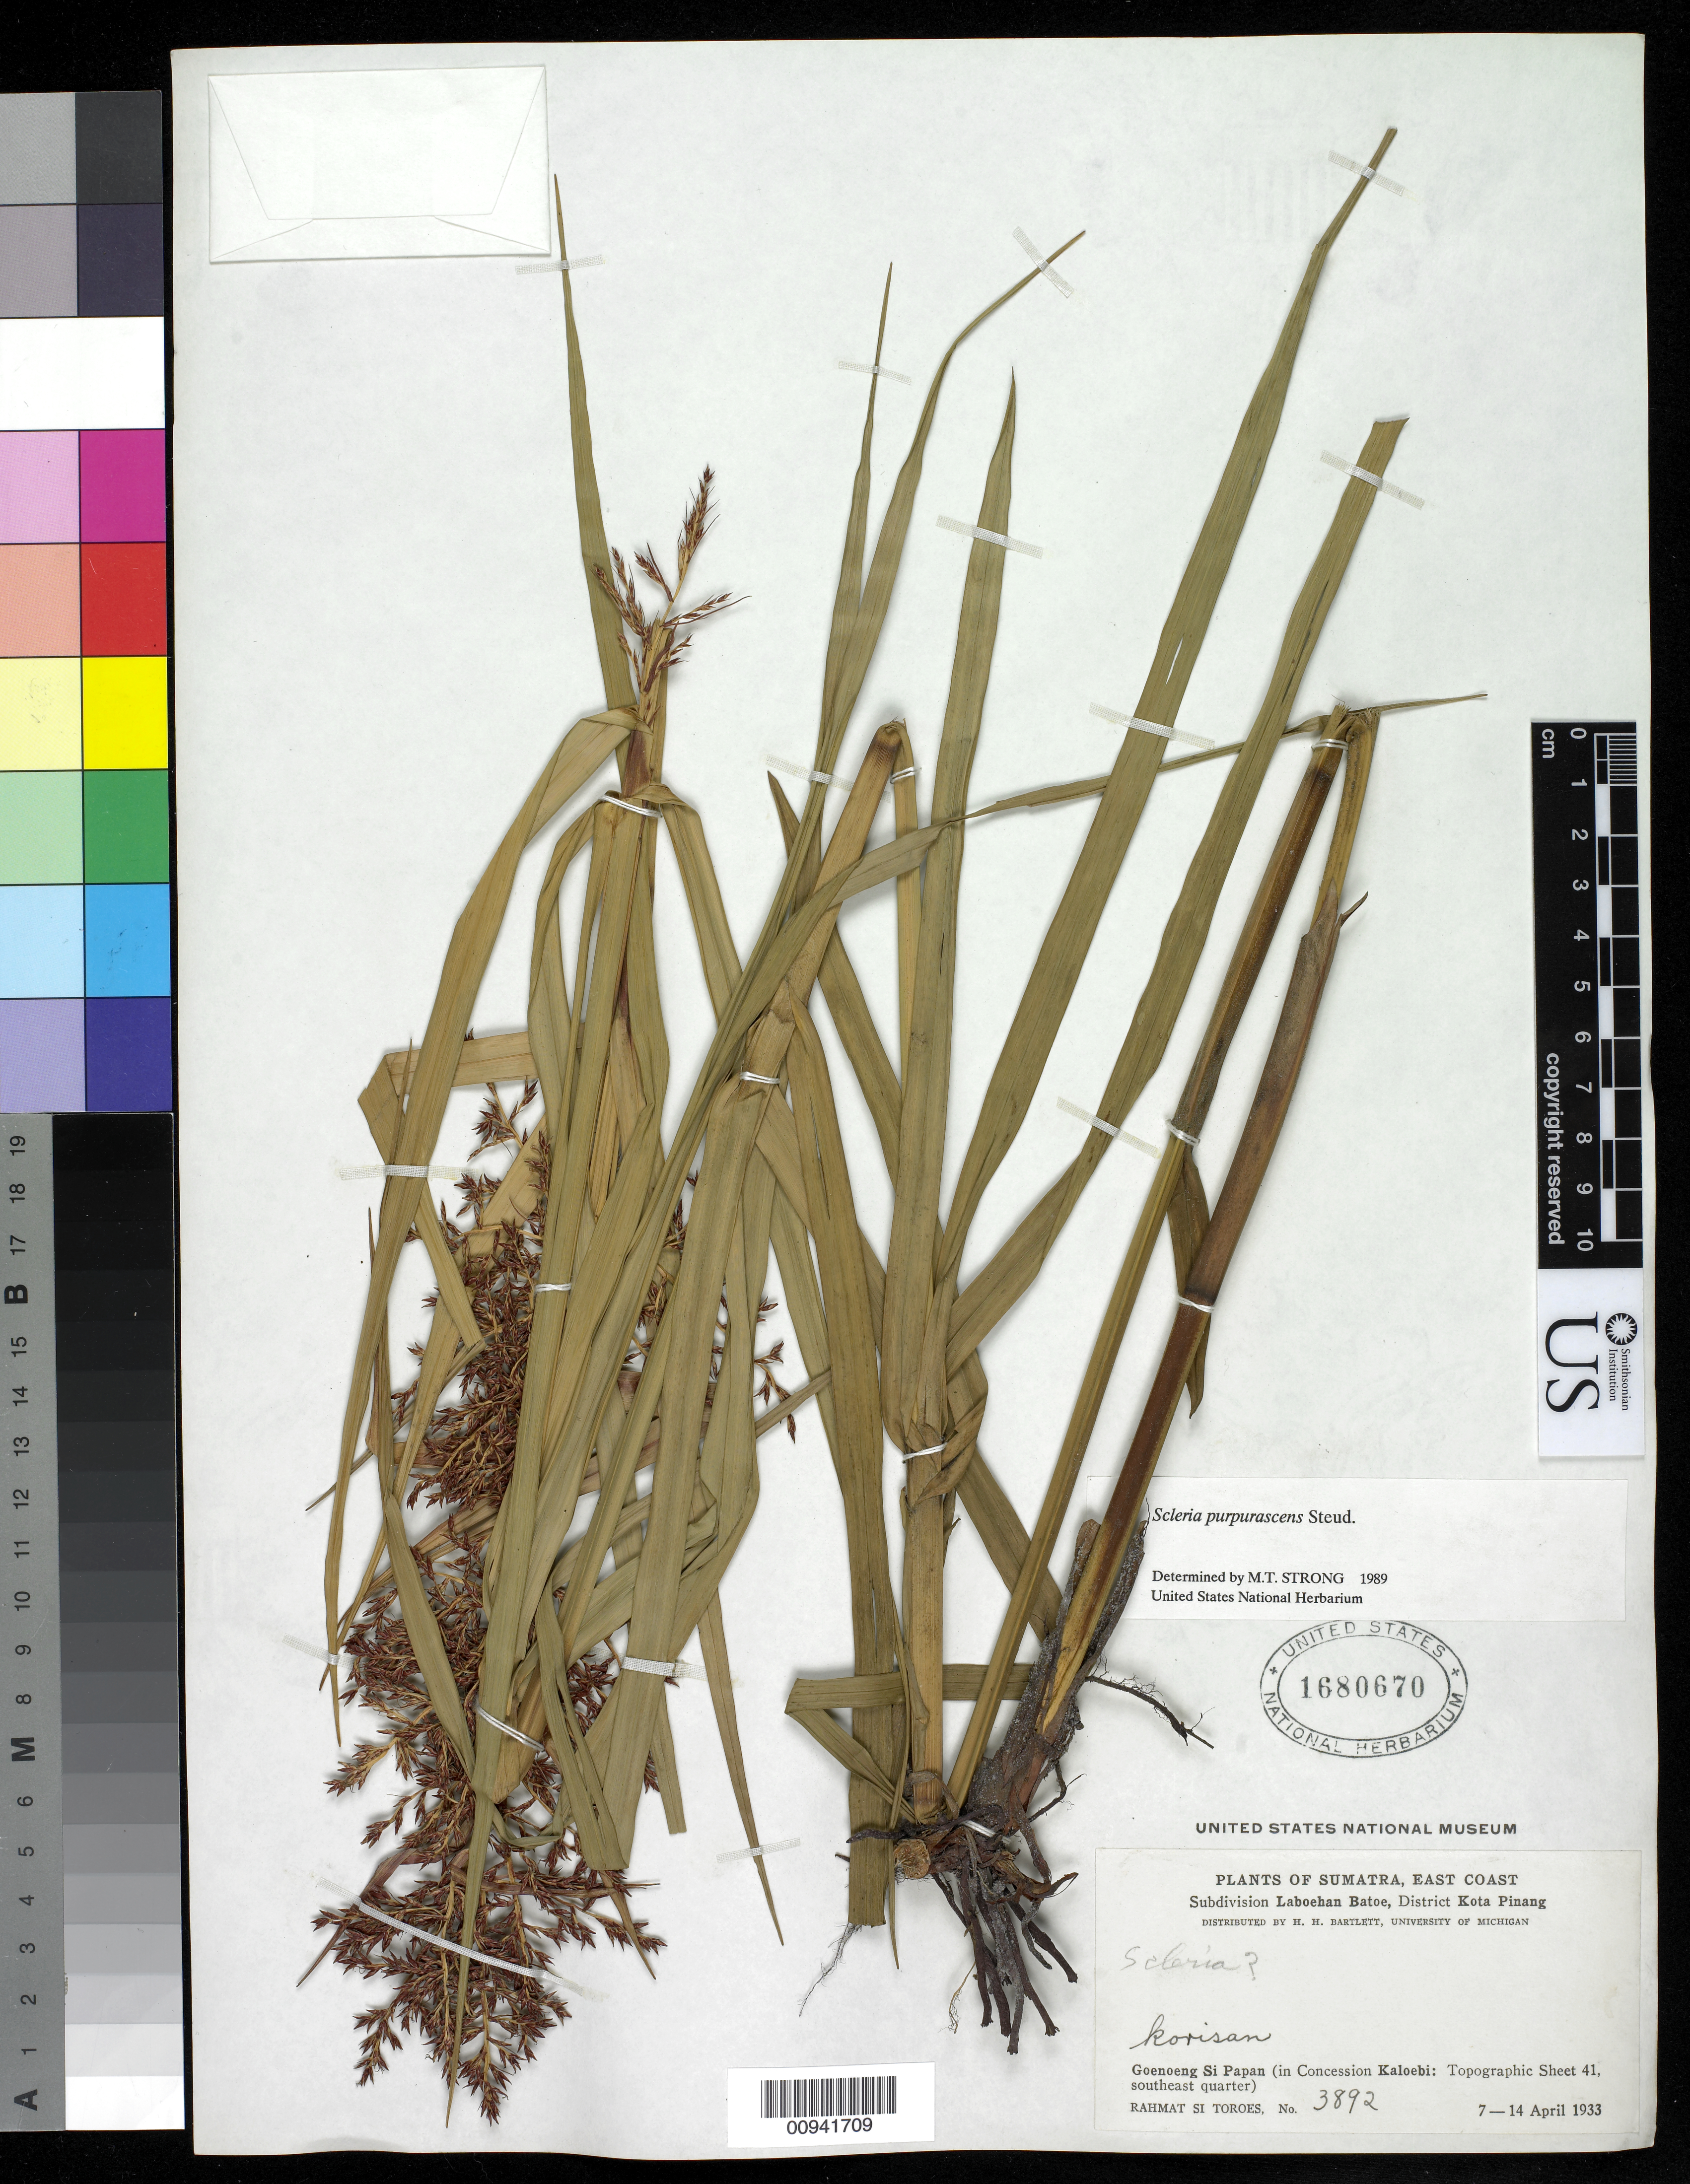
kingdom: Plantae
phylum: Tracheophyta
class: Liliopsida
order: Poales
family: Cyperaceae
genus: Scleria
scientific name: Scleria purpurascens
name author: Steud.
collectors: Rahmat Si Boeea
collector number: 3892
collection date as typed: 07 Apr 1933 to 14 Apr 1933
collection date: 1933-04-07/1933-04-14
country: Indonesia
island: Sumatra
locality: Subdivision Laboehan Batoe, District Kota Pinang, Goenoeng Si Papan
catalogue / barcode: US 1680670